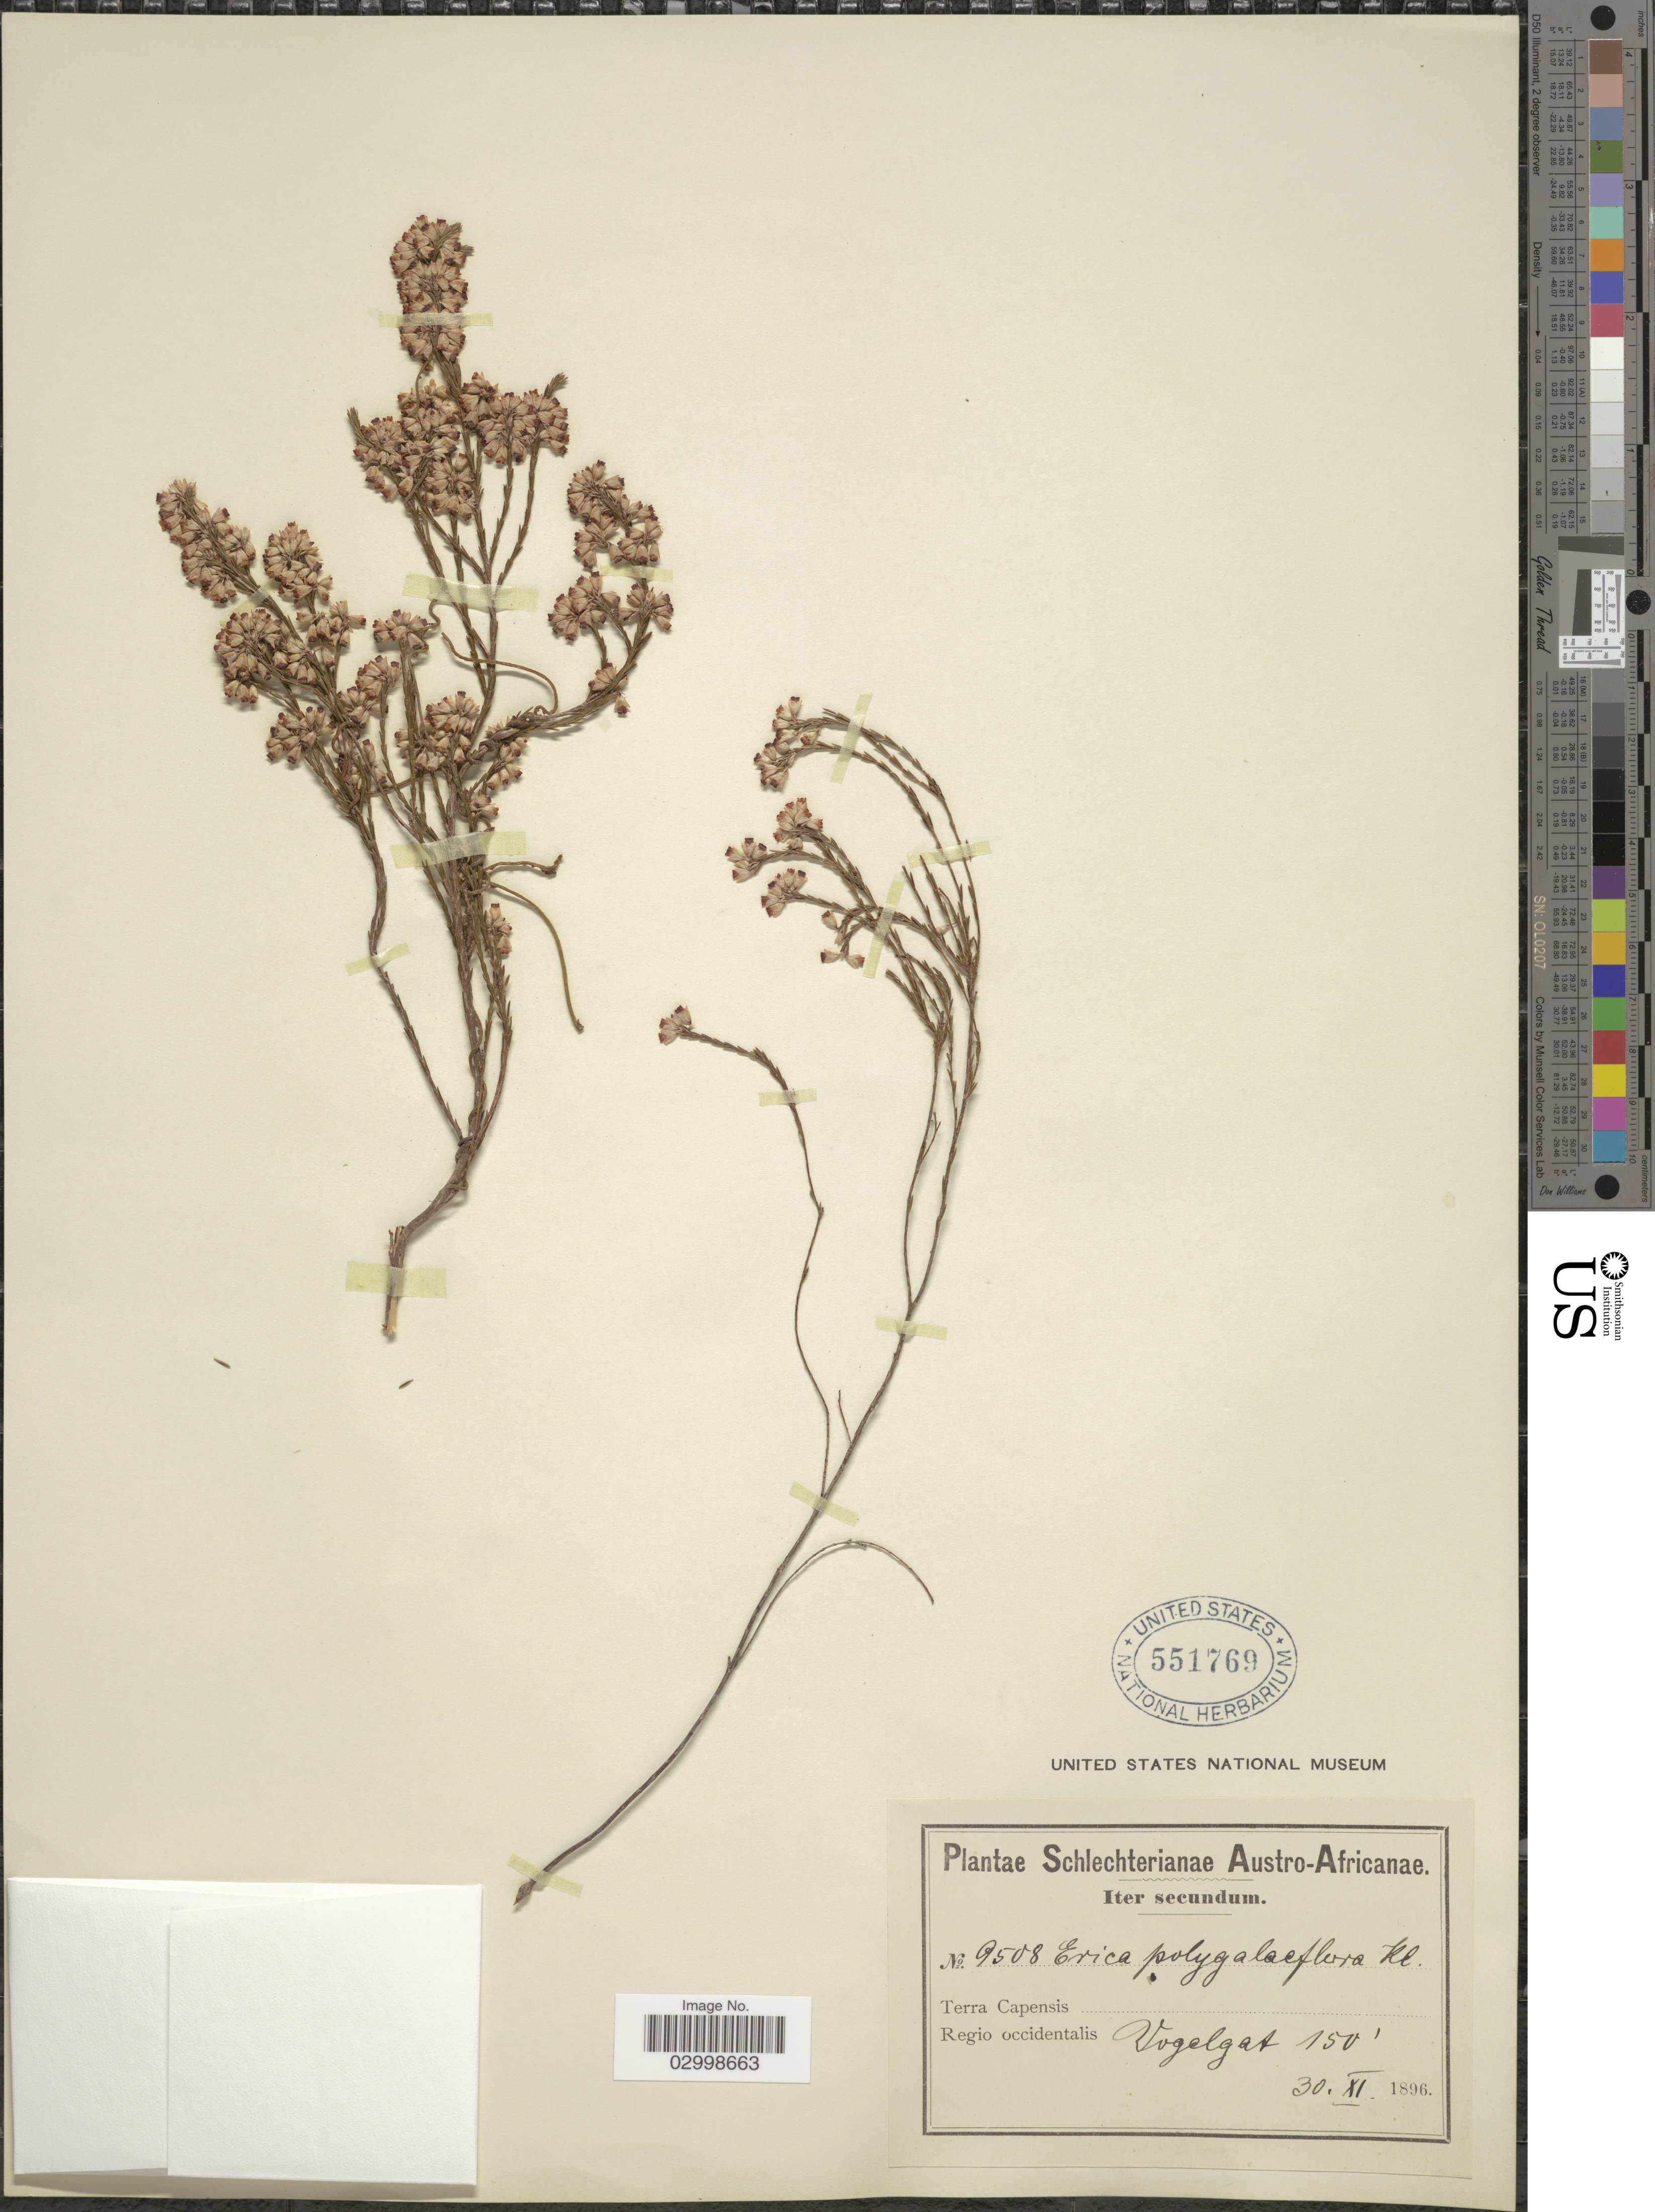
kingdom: Plantae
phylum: Tracheophyta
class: Magnoliopsida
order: Ericales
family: Ericaceae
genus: Erica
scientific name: Erica polygaliflora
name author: Klotzsch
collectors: Schlechter, --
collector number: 9508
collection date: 1896-11-30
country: South Africa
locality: Austro-Africanae. Terra Capensis. Regio occidentalis Vogelgat.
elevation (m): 46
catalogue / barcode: US 551769